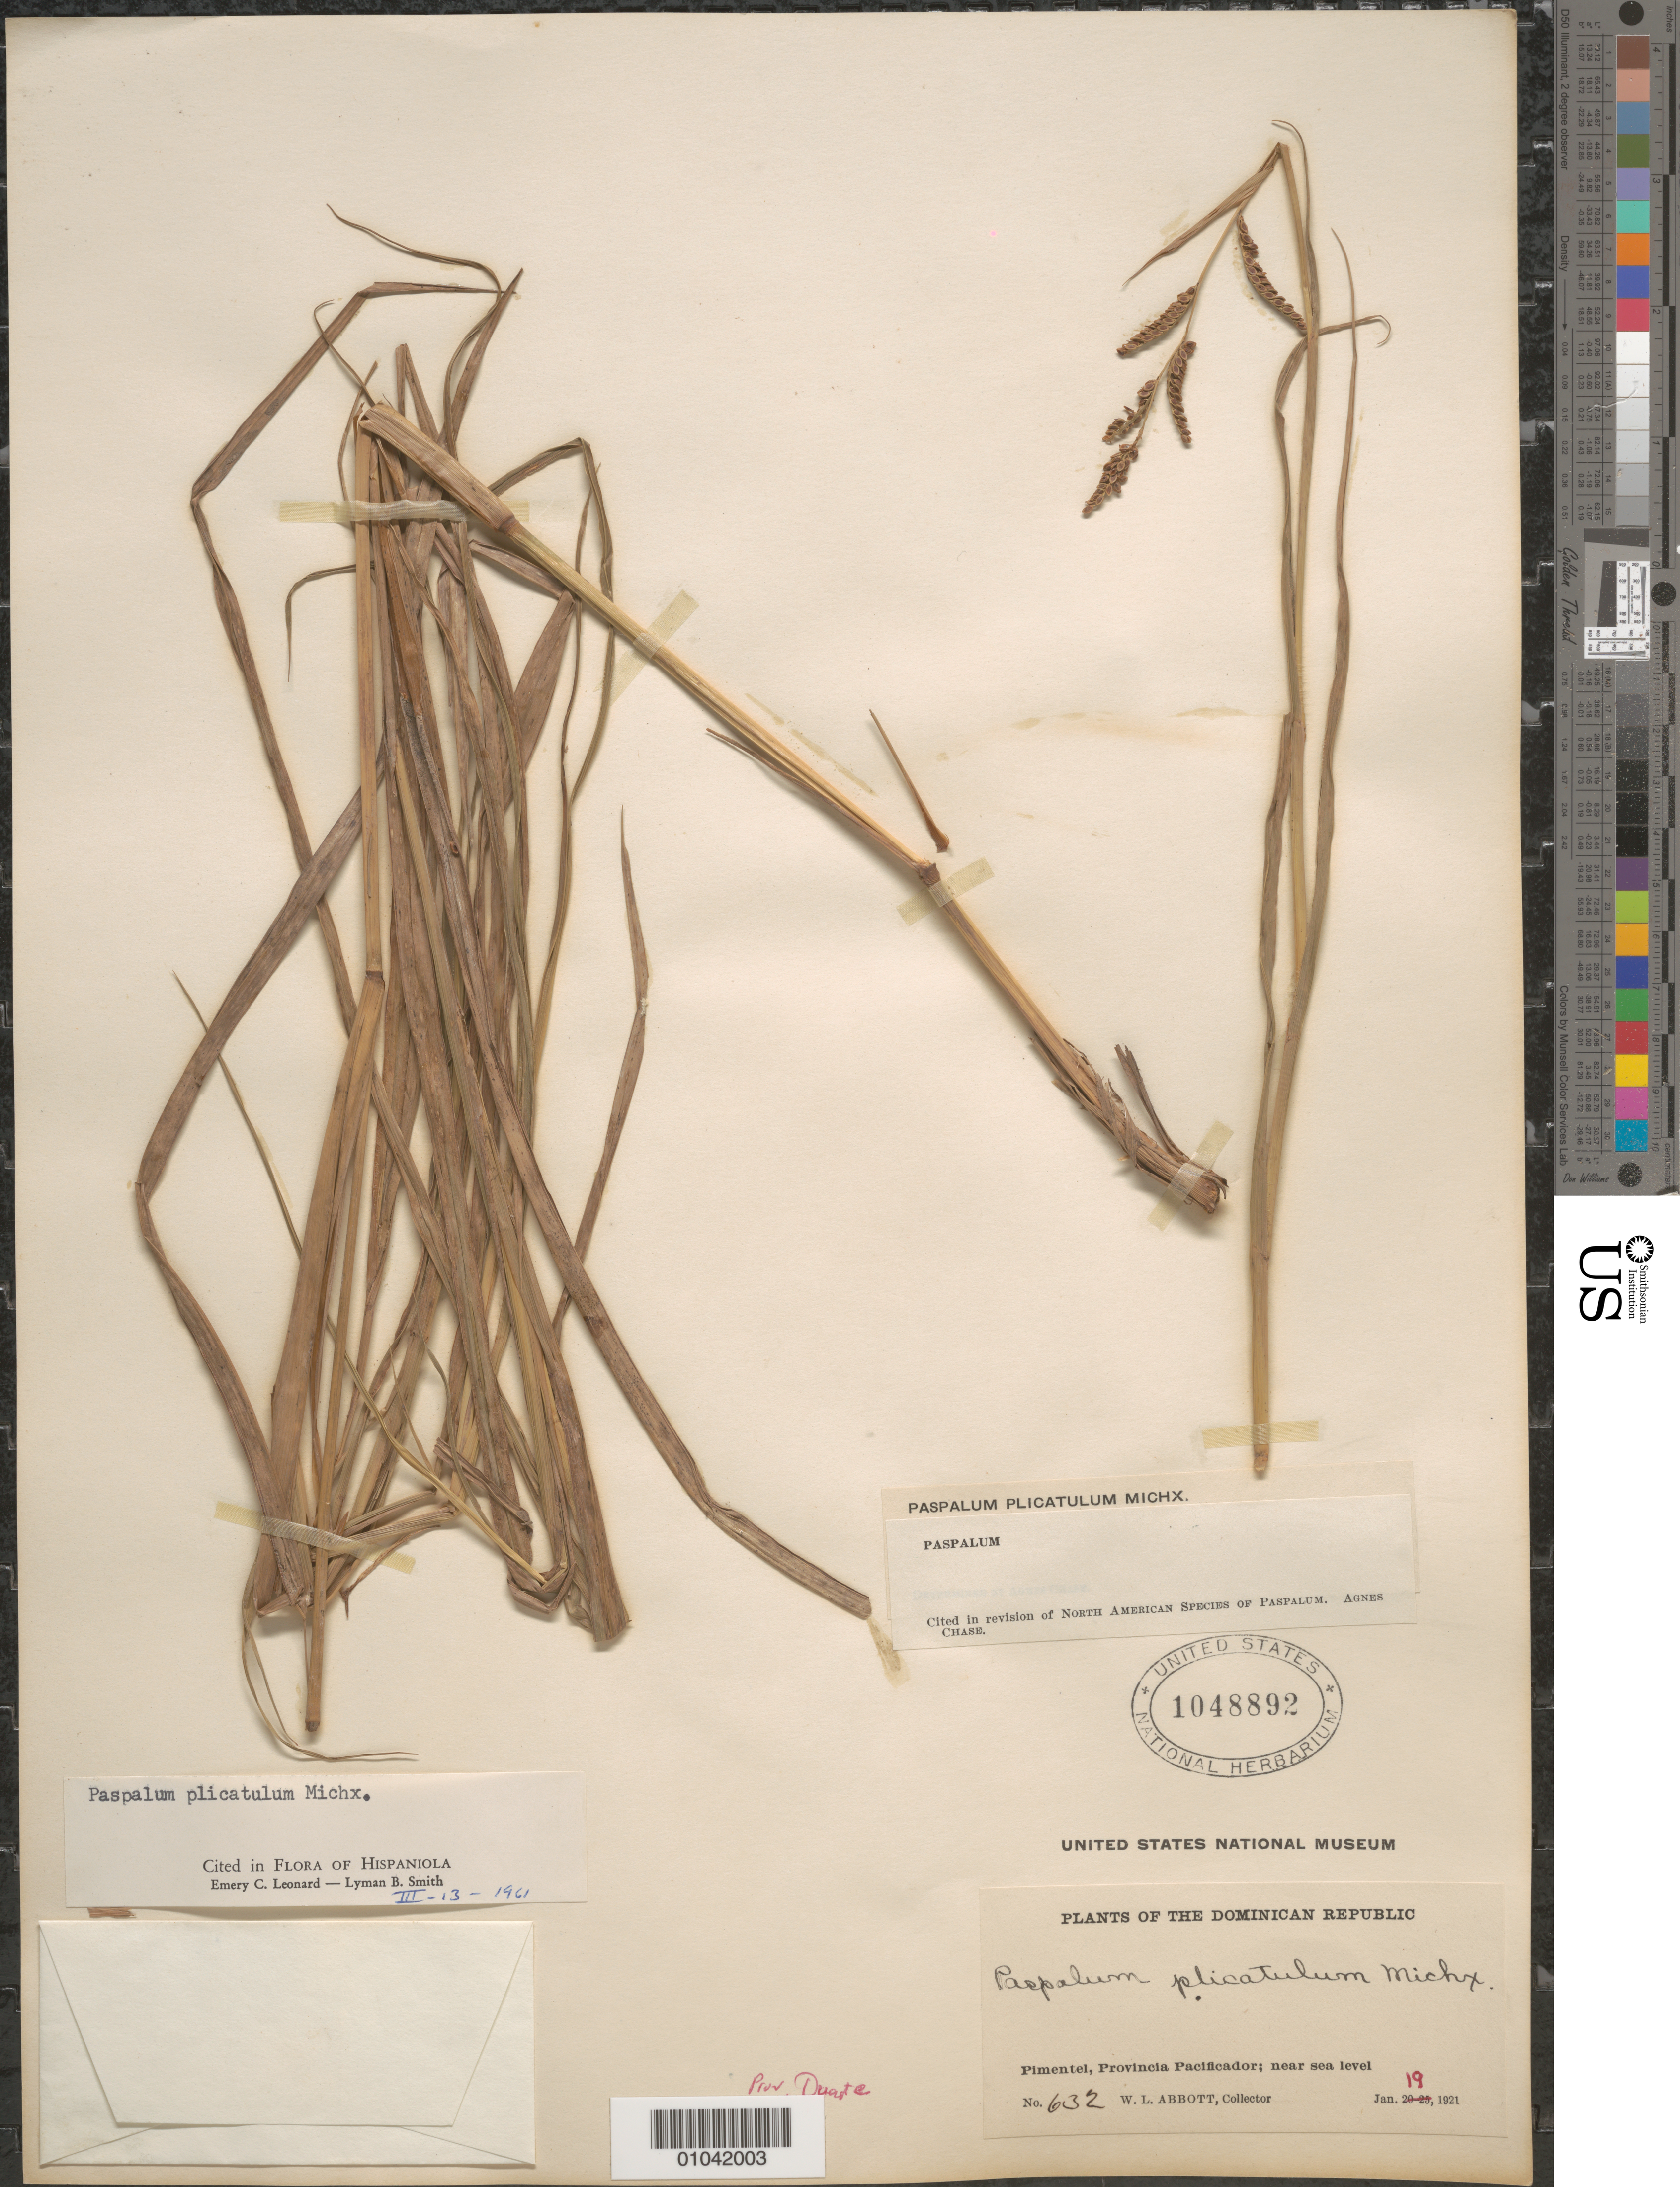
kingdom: Plantae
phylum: Tracheophyta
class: Liliopsida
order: Poales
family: Poaceae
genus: Paspalum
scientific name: Paspalum plicatulum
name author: Michx.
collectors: W. L. Abbott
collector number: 632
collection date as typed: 19 Jan 1921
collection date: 1921-01-19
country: Dominican Republic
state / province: Duarte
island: Hispaniola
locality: Pimentel, Provincia Pacificador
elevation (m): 0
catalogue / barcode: US 1048892